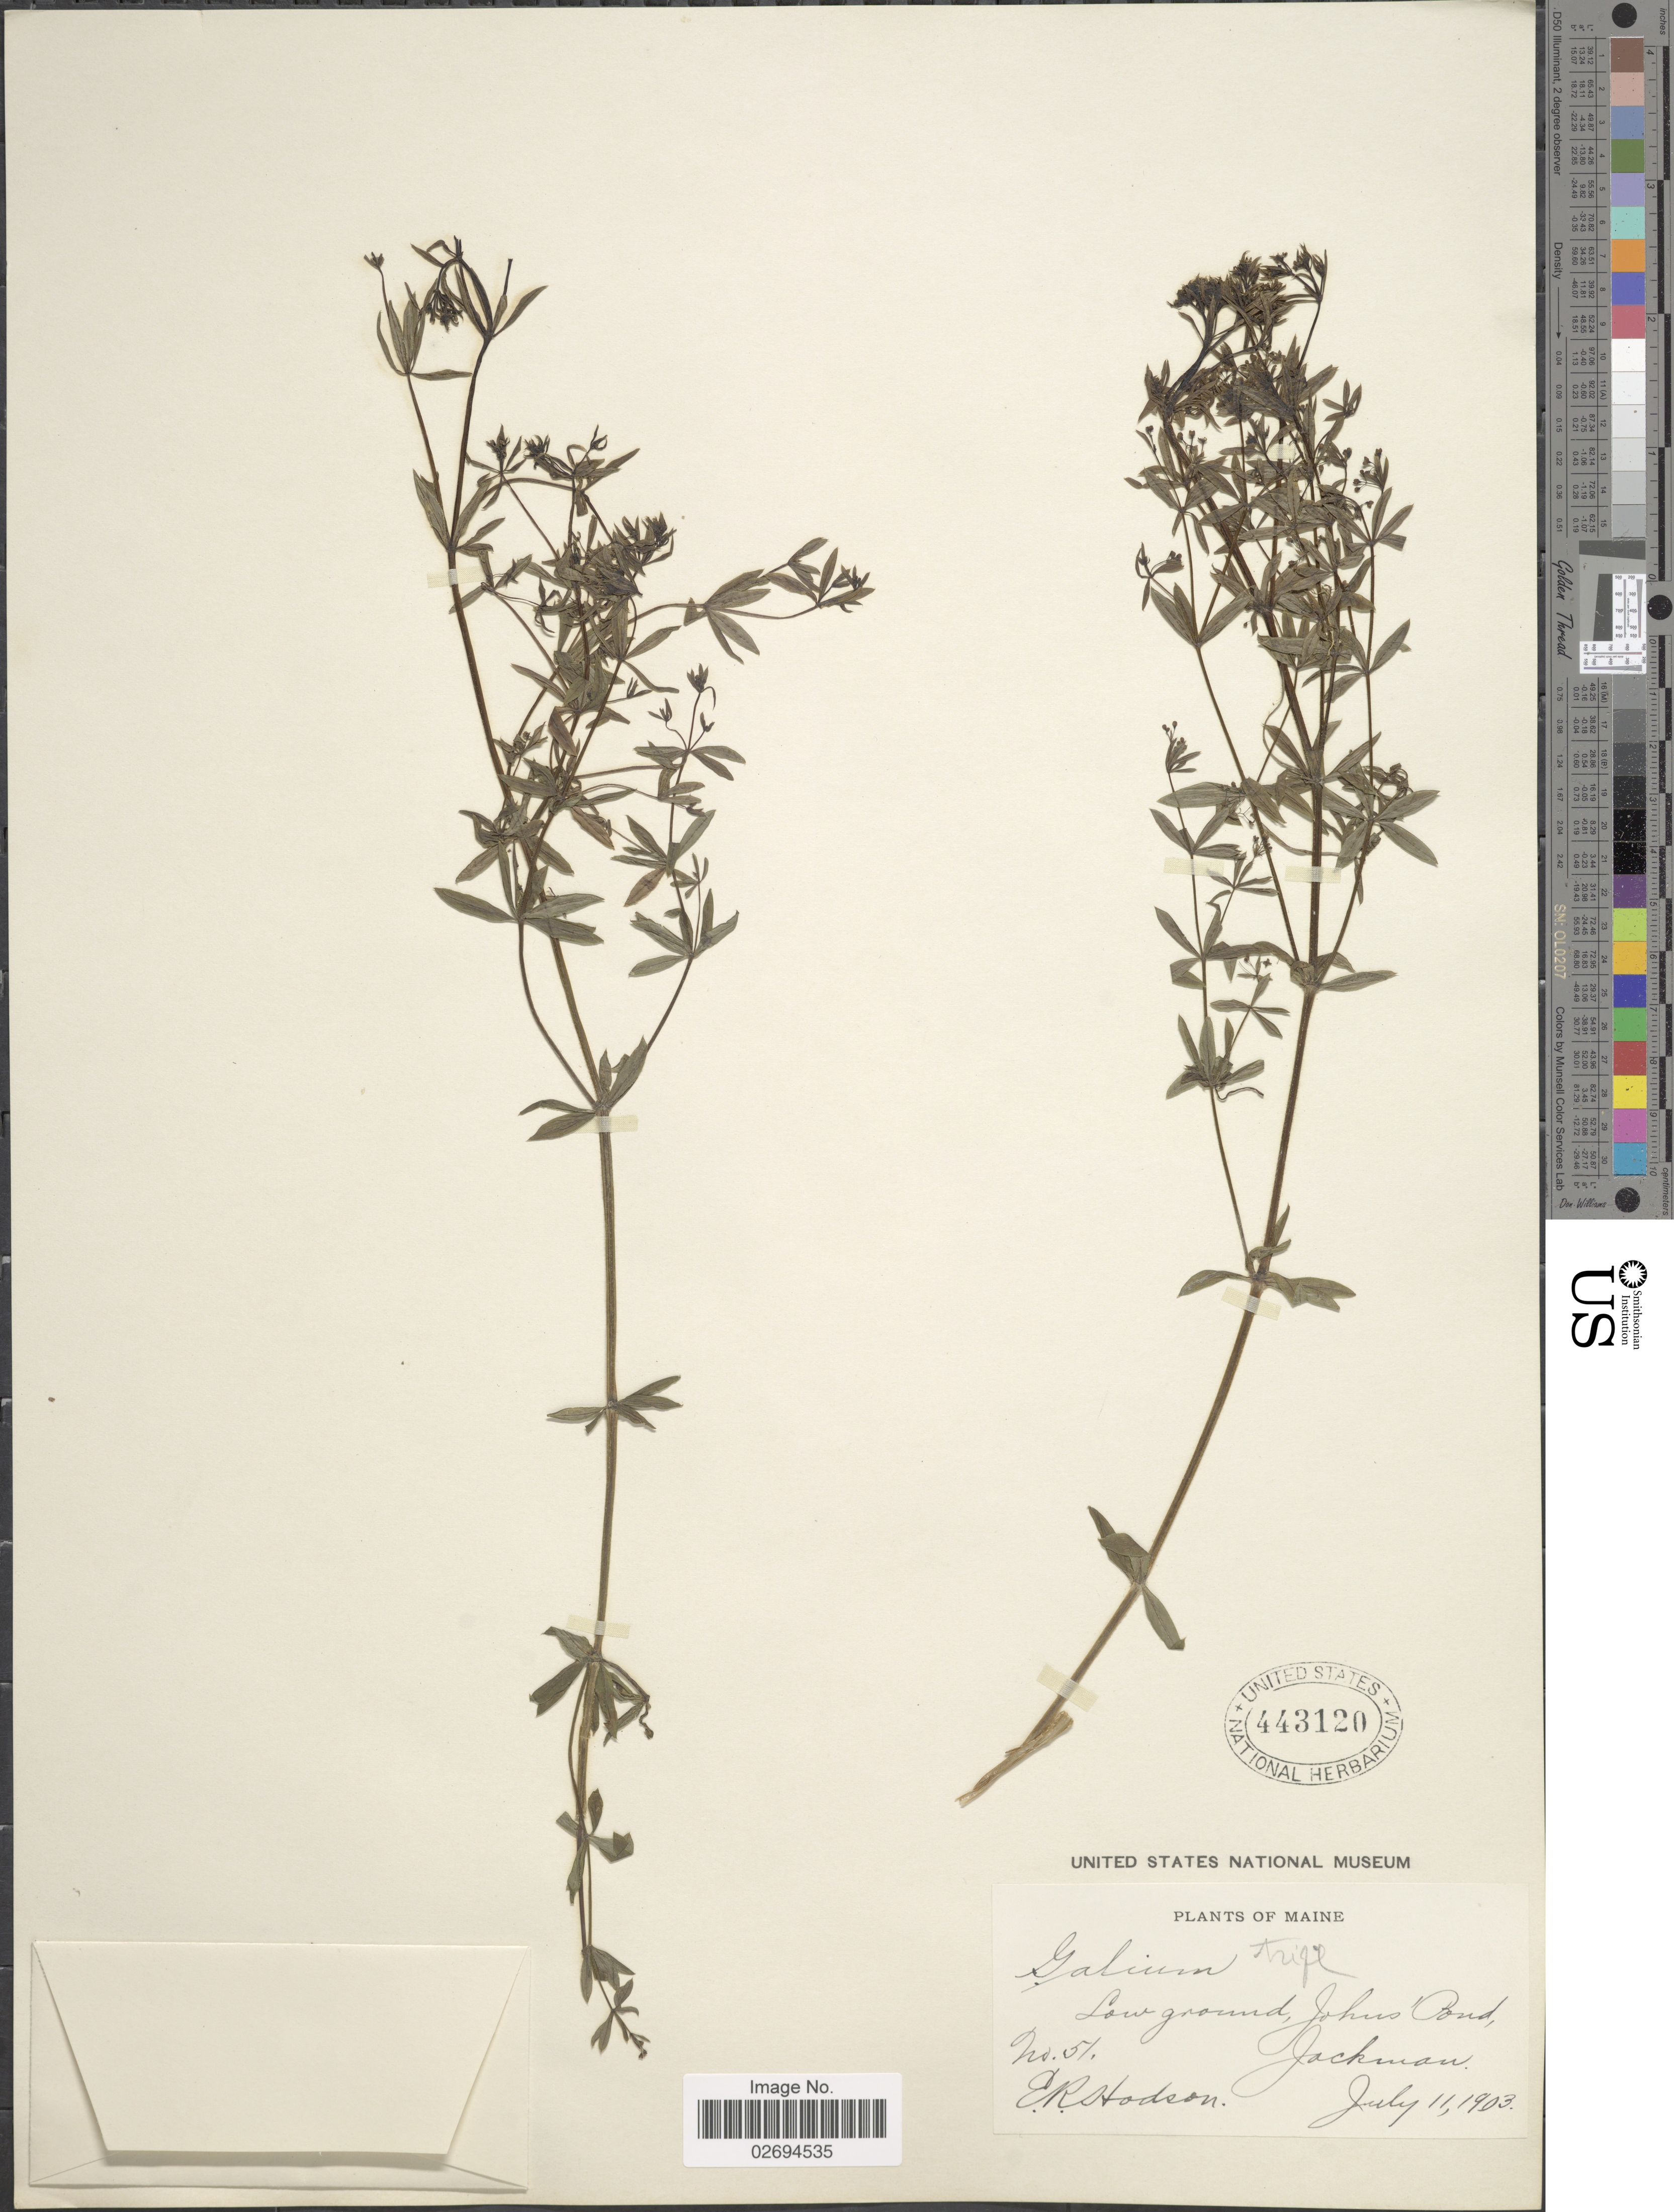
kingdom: Plantae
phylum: Tracheophyta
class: Magnoliopsida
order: Gentianales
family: Rubiaceae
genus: Galium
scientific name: Galium triflorum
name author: Michx.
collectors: E. Hodson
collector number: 51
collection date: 1903-07-11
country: United States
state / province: Maine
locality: John's Pond, Jackman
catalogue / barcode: US 443120